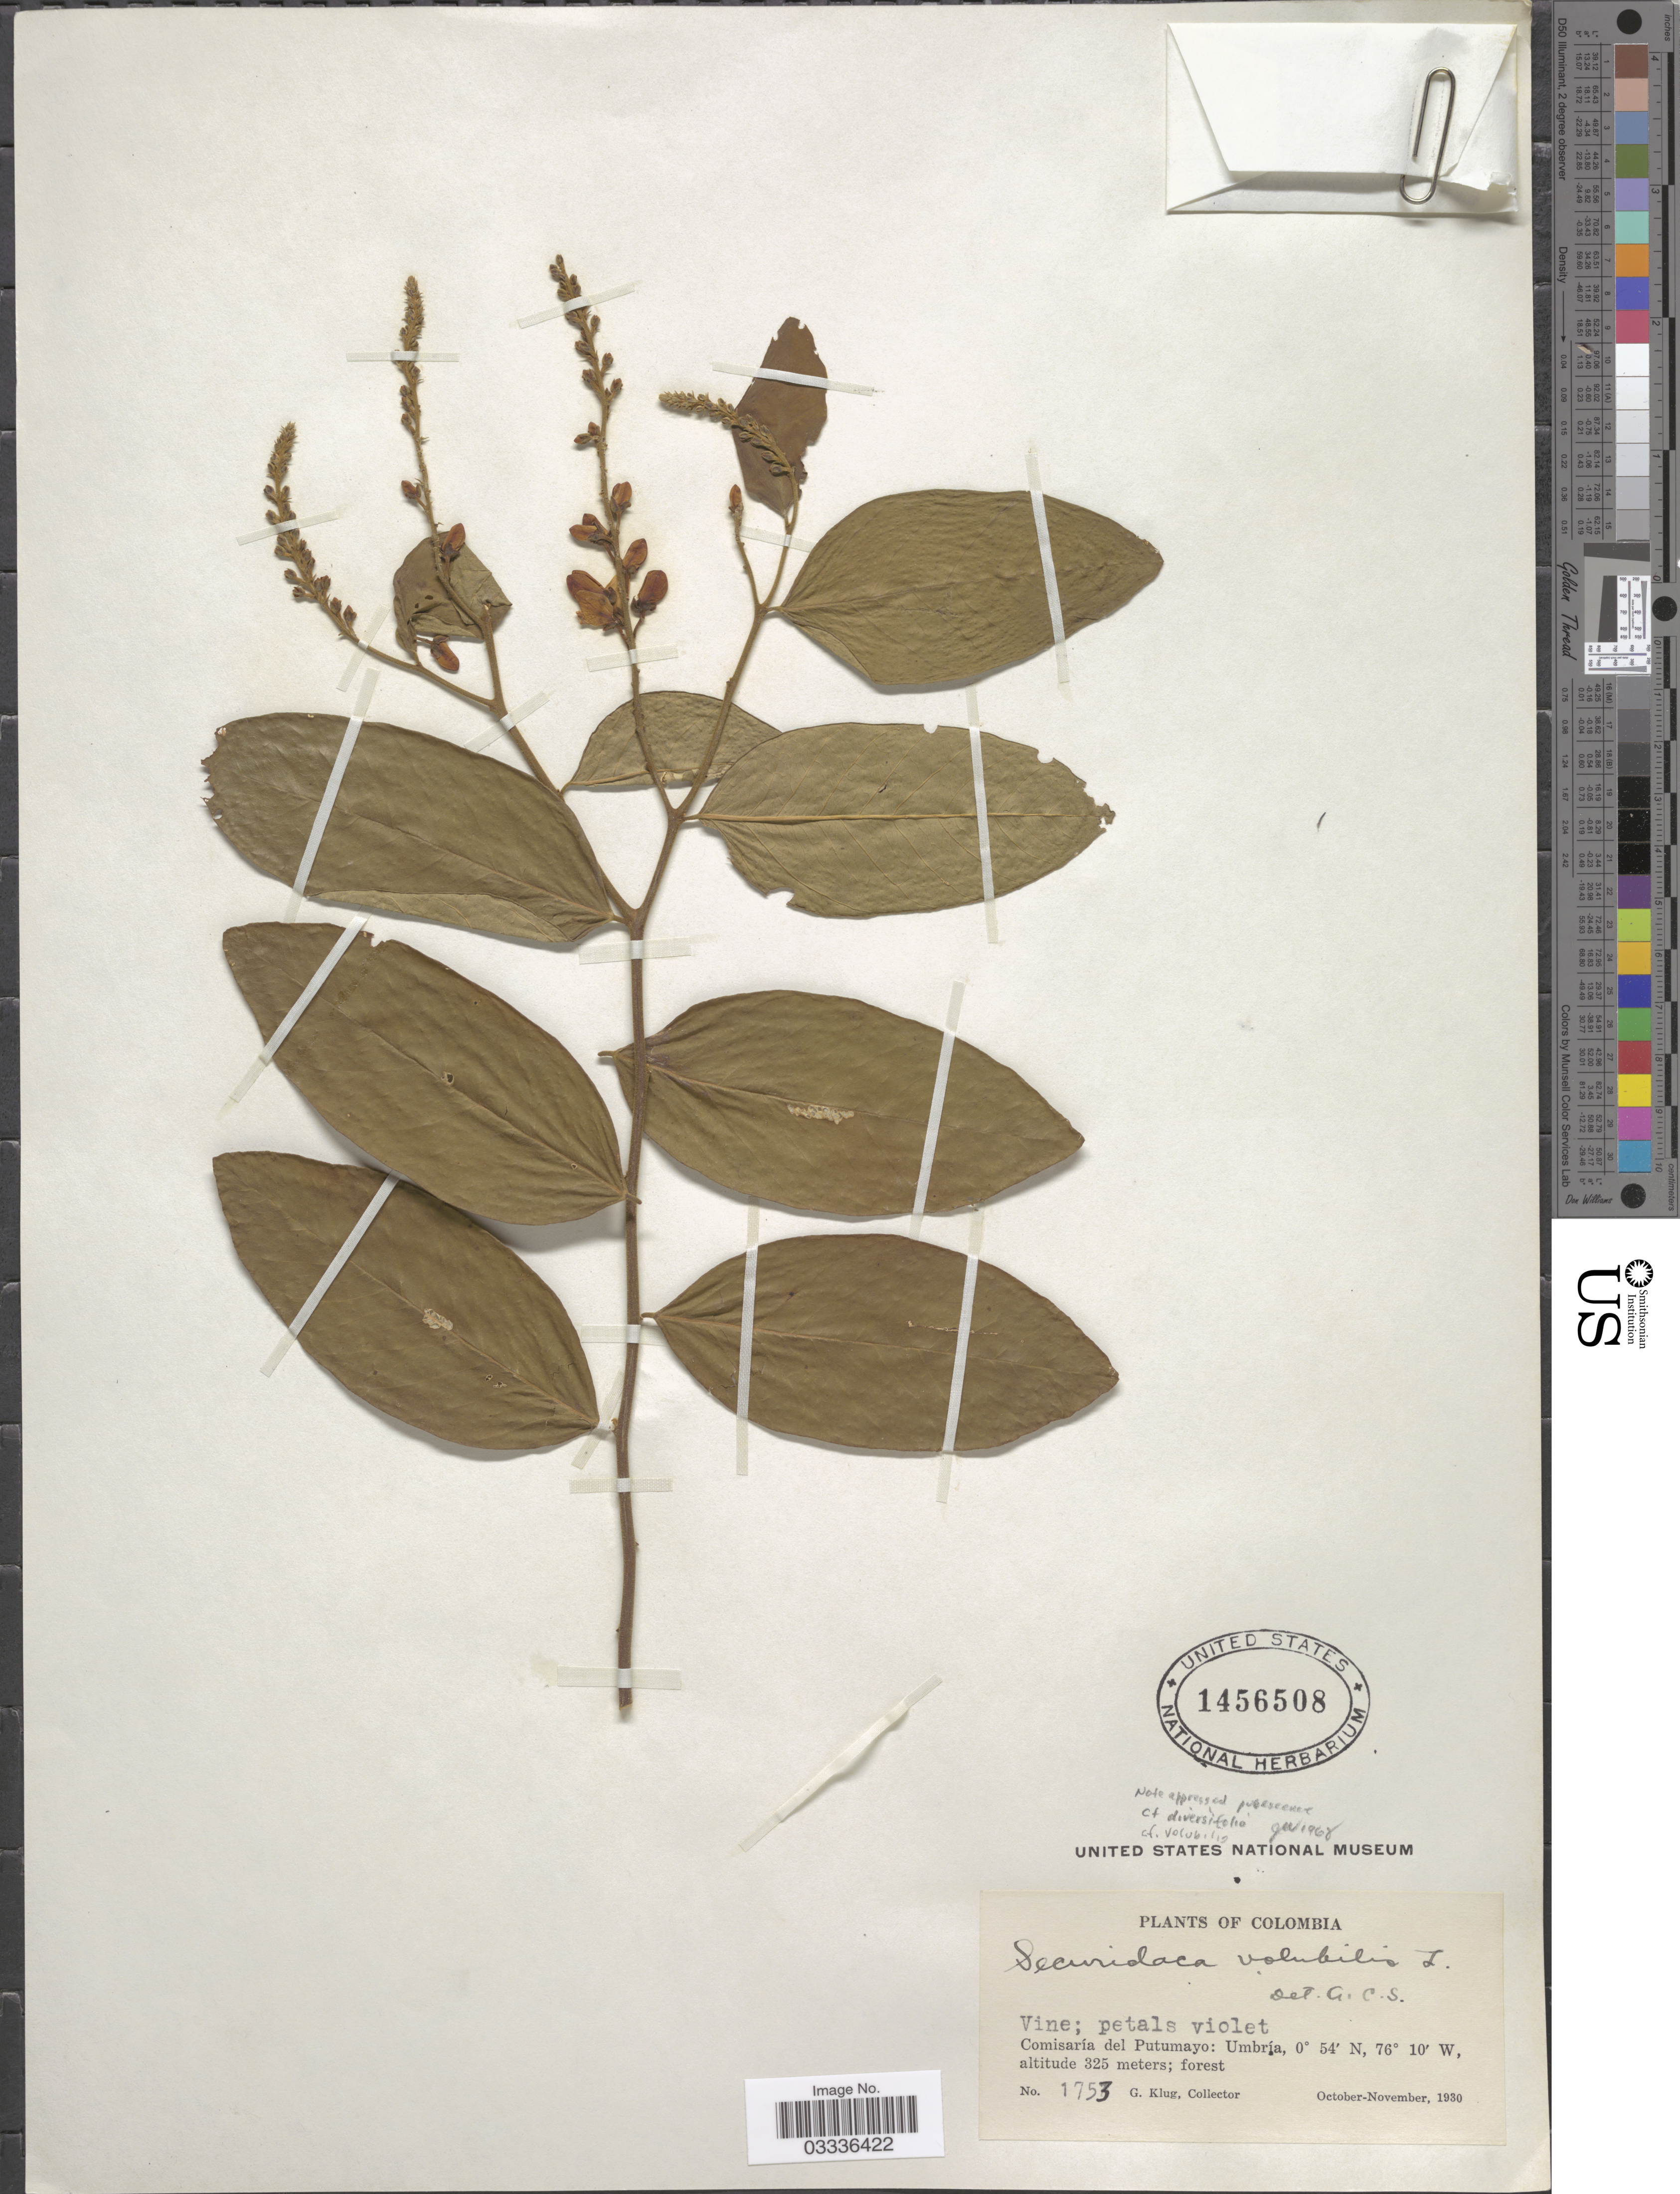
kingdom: Plantae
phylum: Tracheophyta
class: Magnoliopsida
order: Fabales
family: Polygalaceae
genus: Securidaca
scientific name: Securidaca diversifolia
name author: (L.) S.F. Blake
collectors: G. Klug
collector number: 1753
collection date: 1930-10/1930-11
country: Colombia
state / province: Putumayo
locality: Comisaría del Putumayo: Umbría.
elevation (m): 325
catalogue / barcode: US 1456508